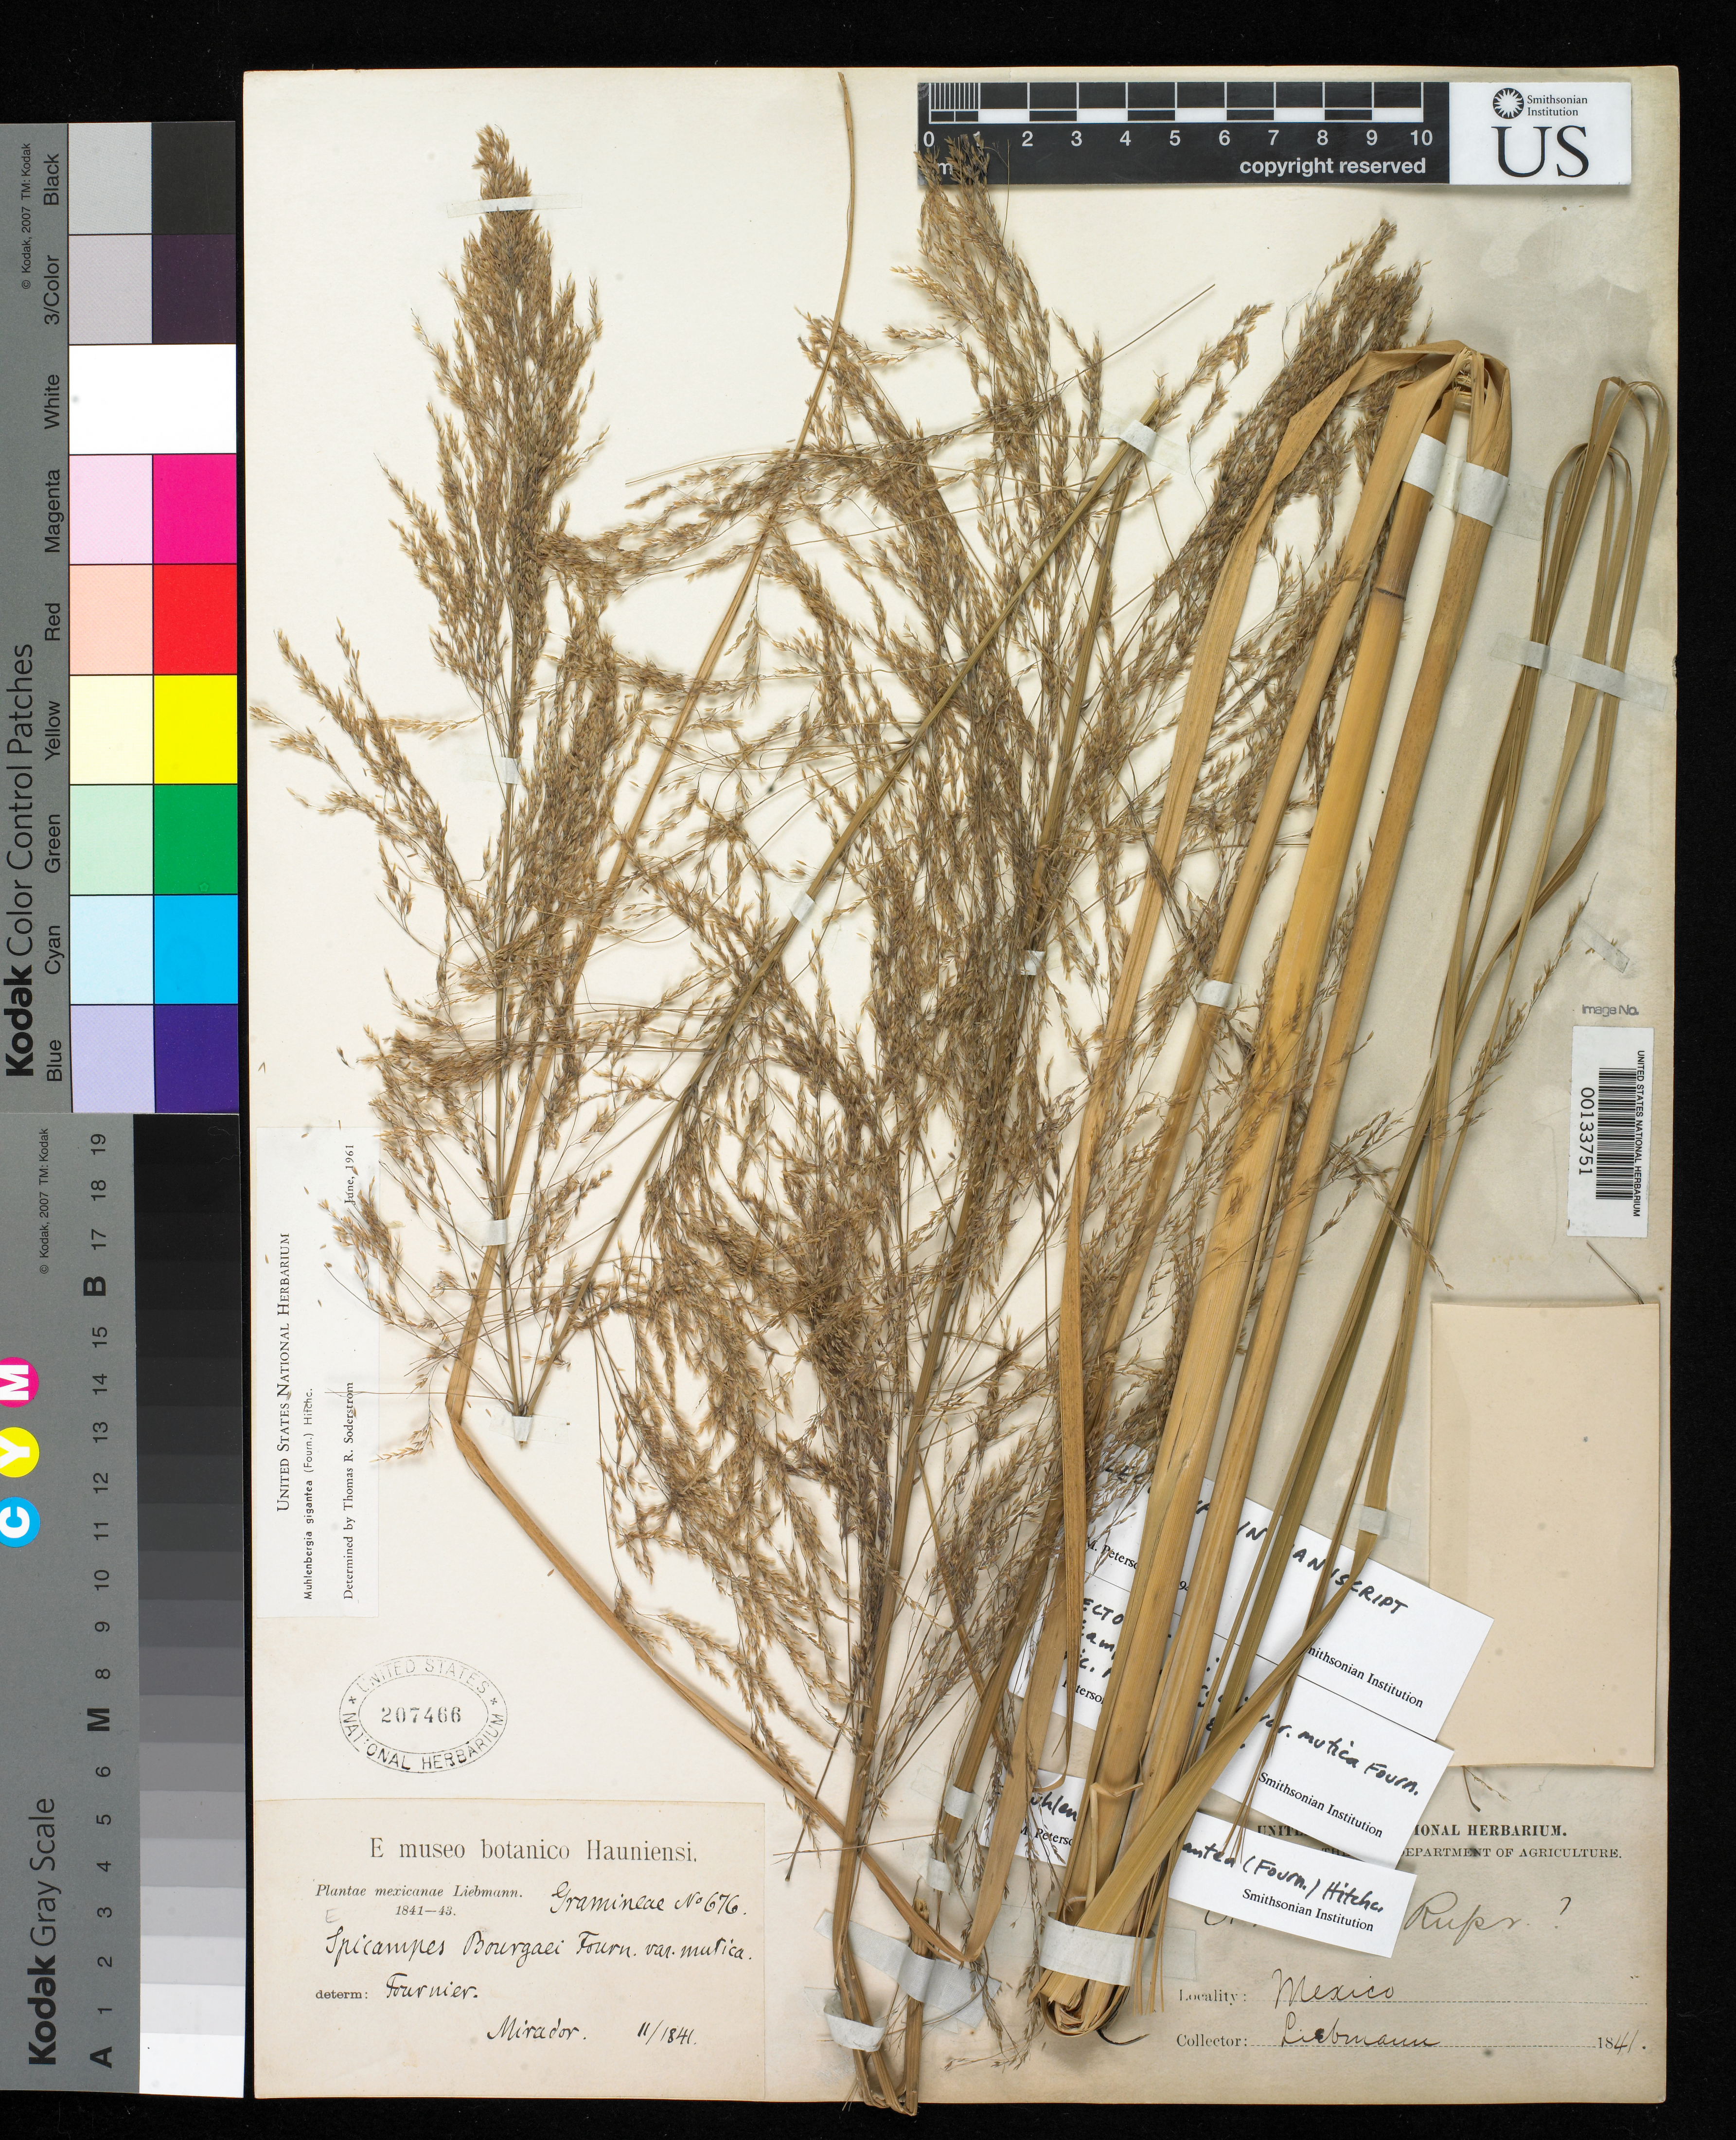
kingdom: Plantae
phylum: Tracheophyta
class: Liliopsida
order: Poales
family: Poaceae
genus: Epicampes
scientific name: Epicampes bourgaei var. mutica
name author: E. Fourn.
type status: Syntype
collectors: F. M. Liebmann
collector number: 678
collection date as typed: Nov 1841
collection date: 1841-11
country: Mexico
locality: Mirador.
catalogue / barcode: US 207466